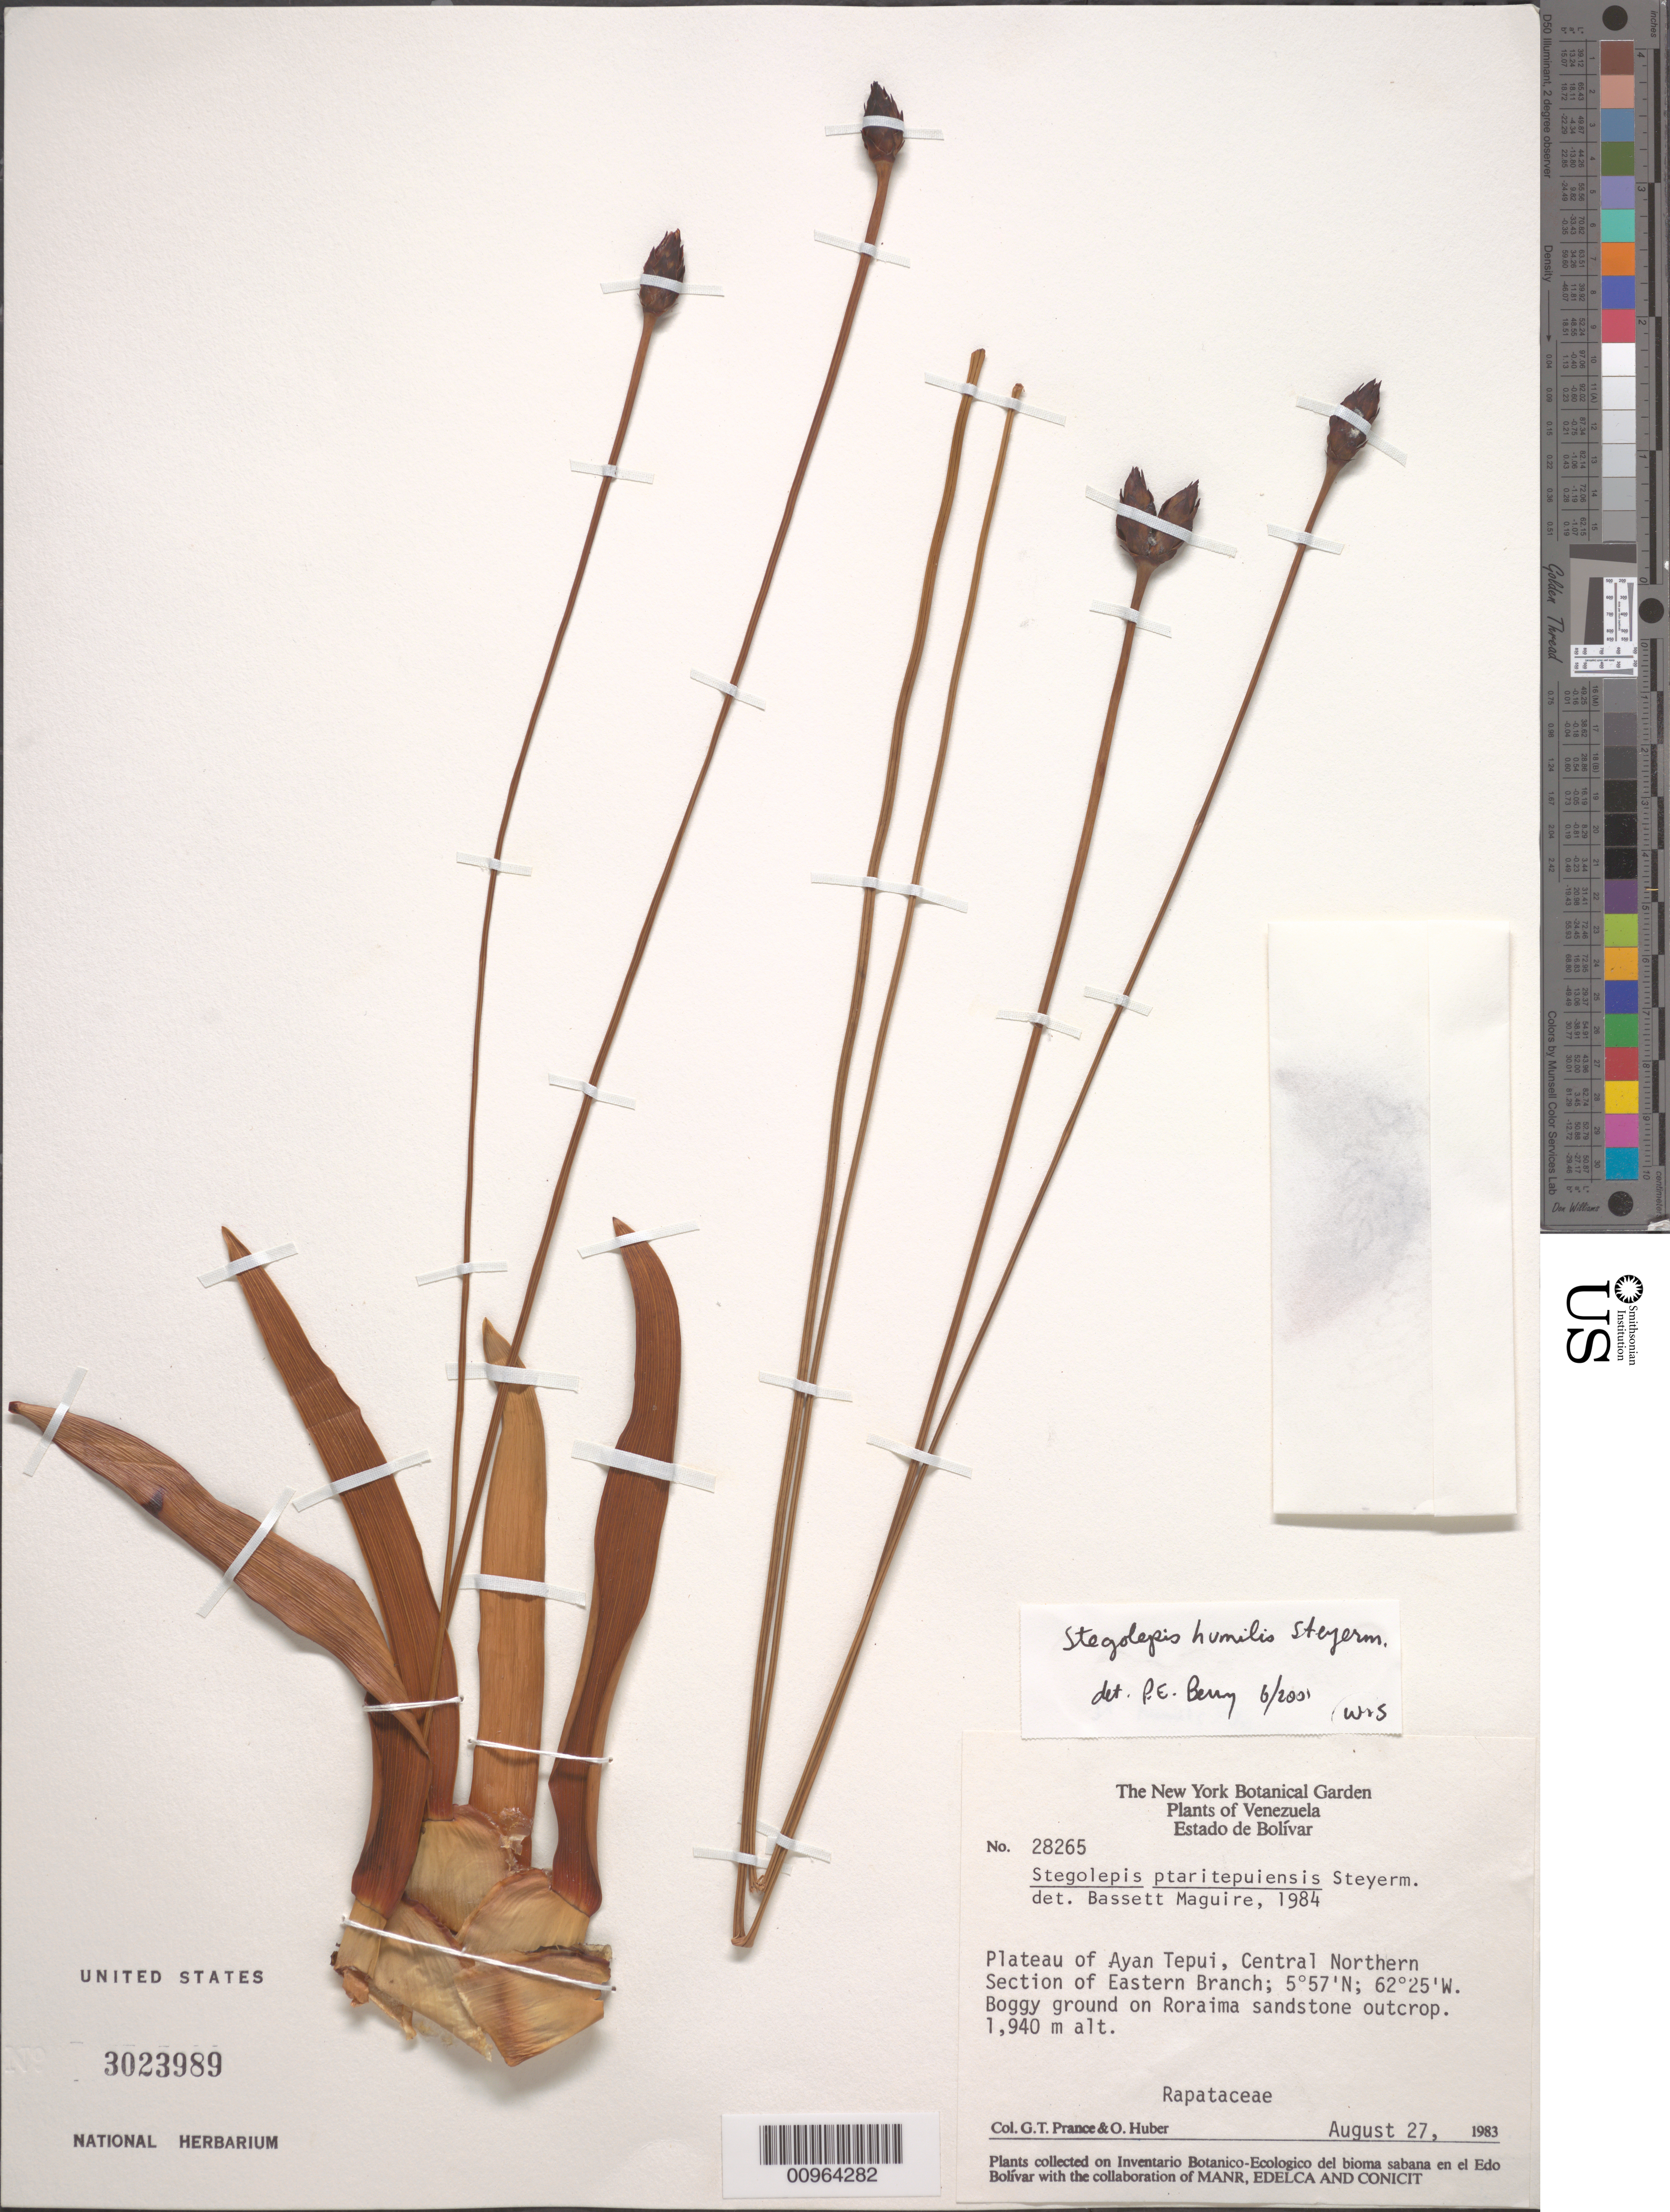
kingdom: Plantae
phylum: Tracheophyta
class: Liliopsida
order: Poales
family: Rapateaceae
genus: Stegolepis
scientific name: Stegolepis humilis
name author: Steyerm.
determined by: Berry, P. E., (WIS), University of Wisconsin - Madison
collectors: G. T. Prance & O. Huber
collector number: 28265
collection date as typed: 27-Aug-83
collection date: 1983-08-27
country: Venezuela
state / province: Bolívar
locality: Auyan tepuí plateau, central northern section of Eastern Branch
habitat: Boggy ground on Roraima sandstone outcrop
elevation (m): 1940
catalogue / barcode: US 3023989